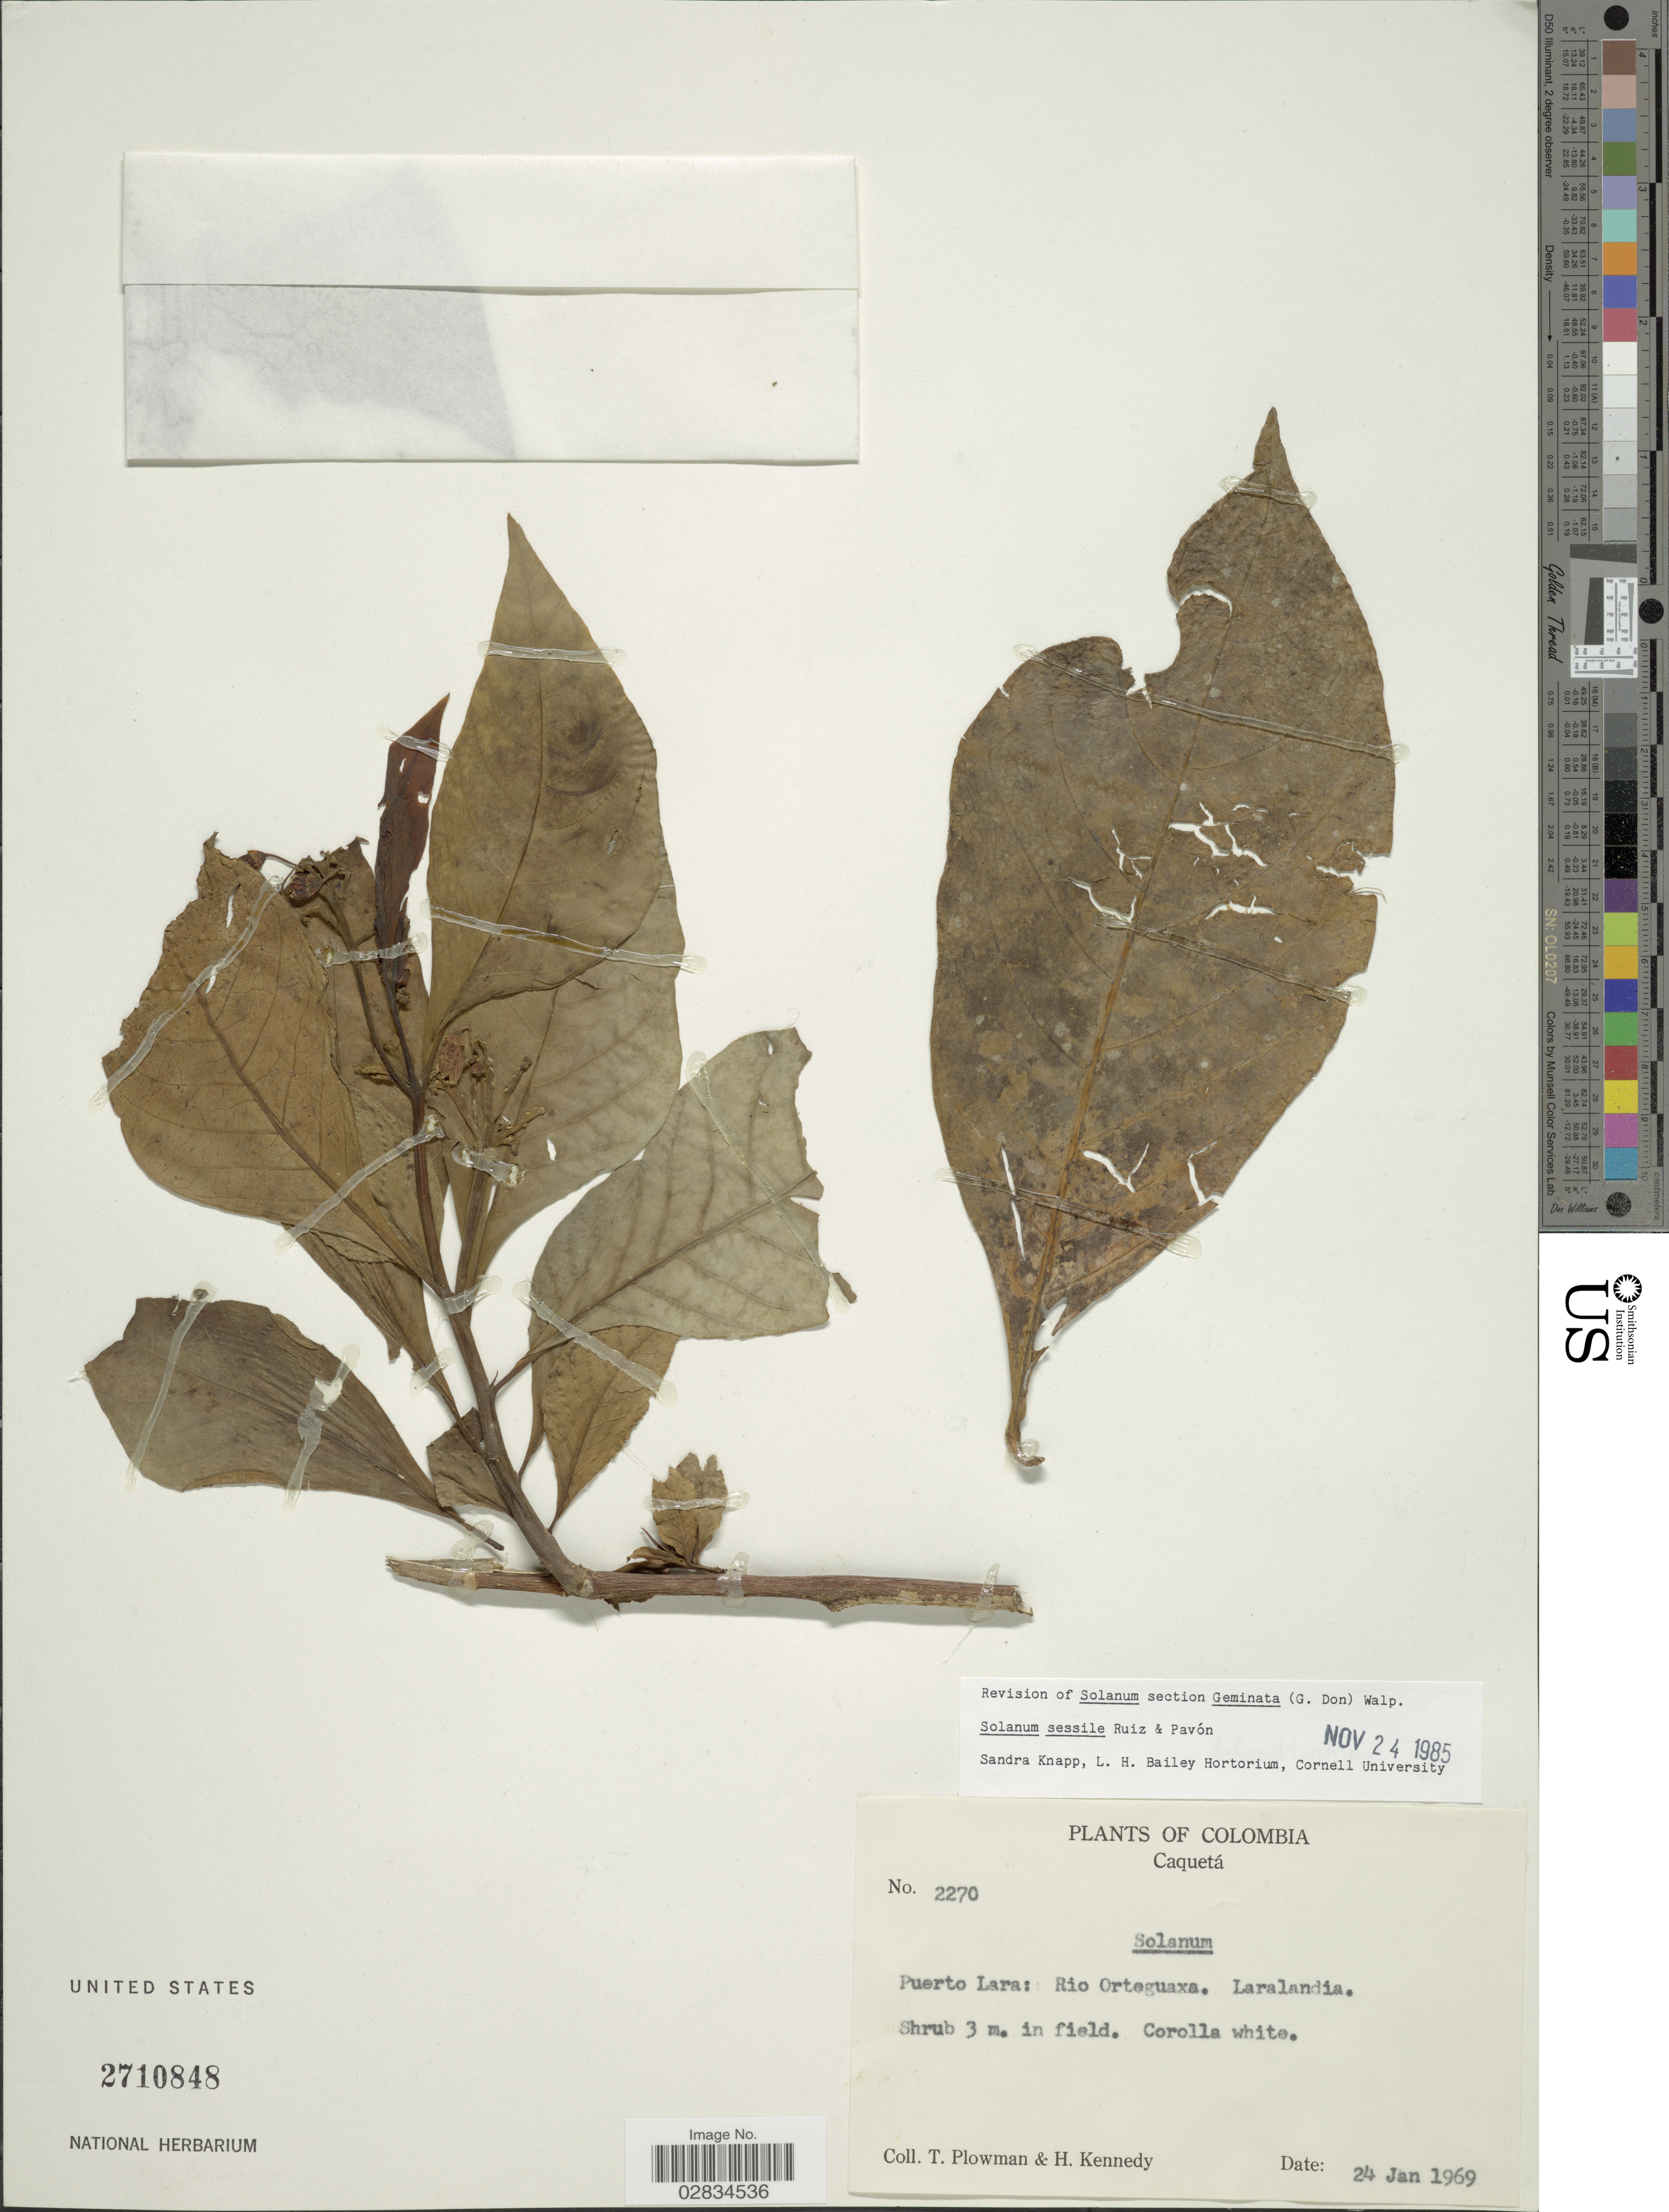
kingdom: Plantae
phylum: Tracheophyta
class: Magnoliopsida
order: Solanales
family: Solanaceae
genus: Solanum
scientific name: Solanum sessile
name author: Ruiz & Pav.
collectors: T. Plowman & H. Kennedy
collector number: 2270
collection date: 1969-01-24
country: Colombia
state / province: Caquetá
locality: Puerto Lara: Rio Orteguaxa. Laralandia.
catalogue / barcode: US 2710848